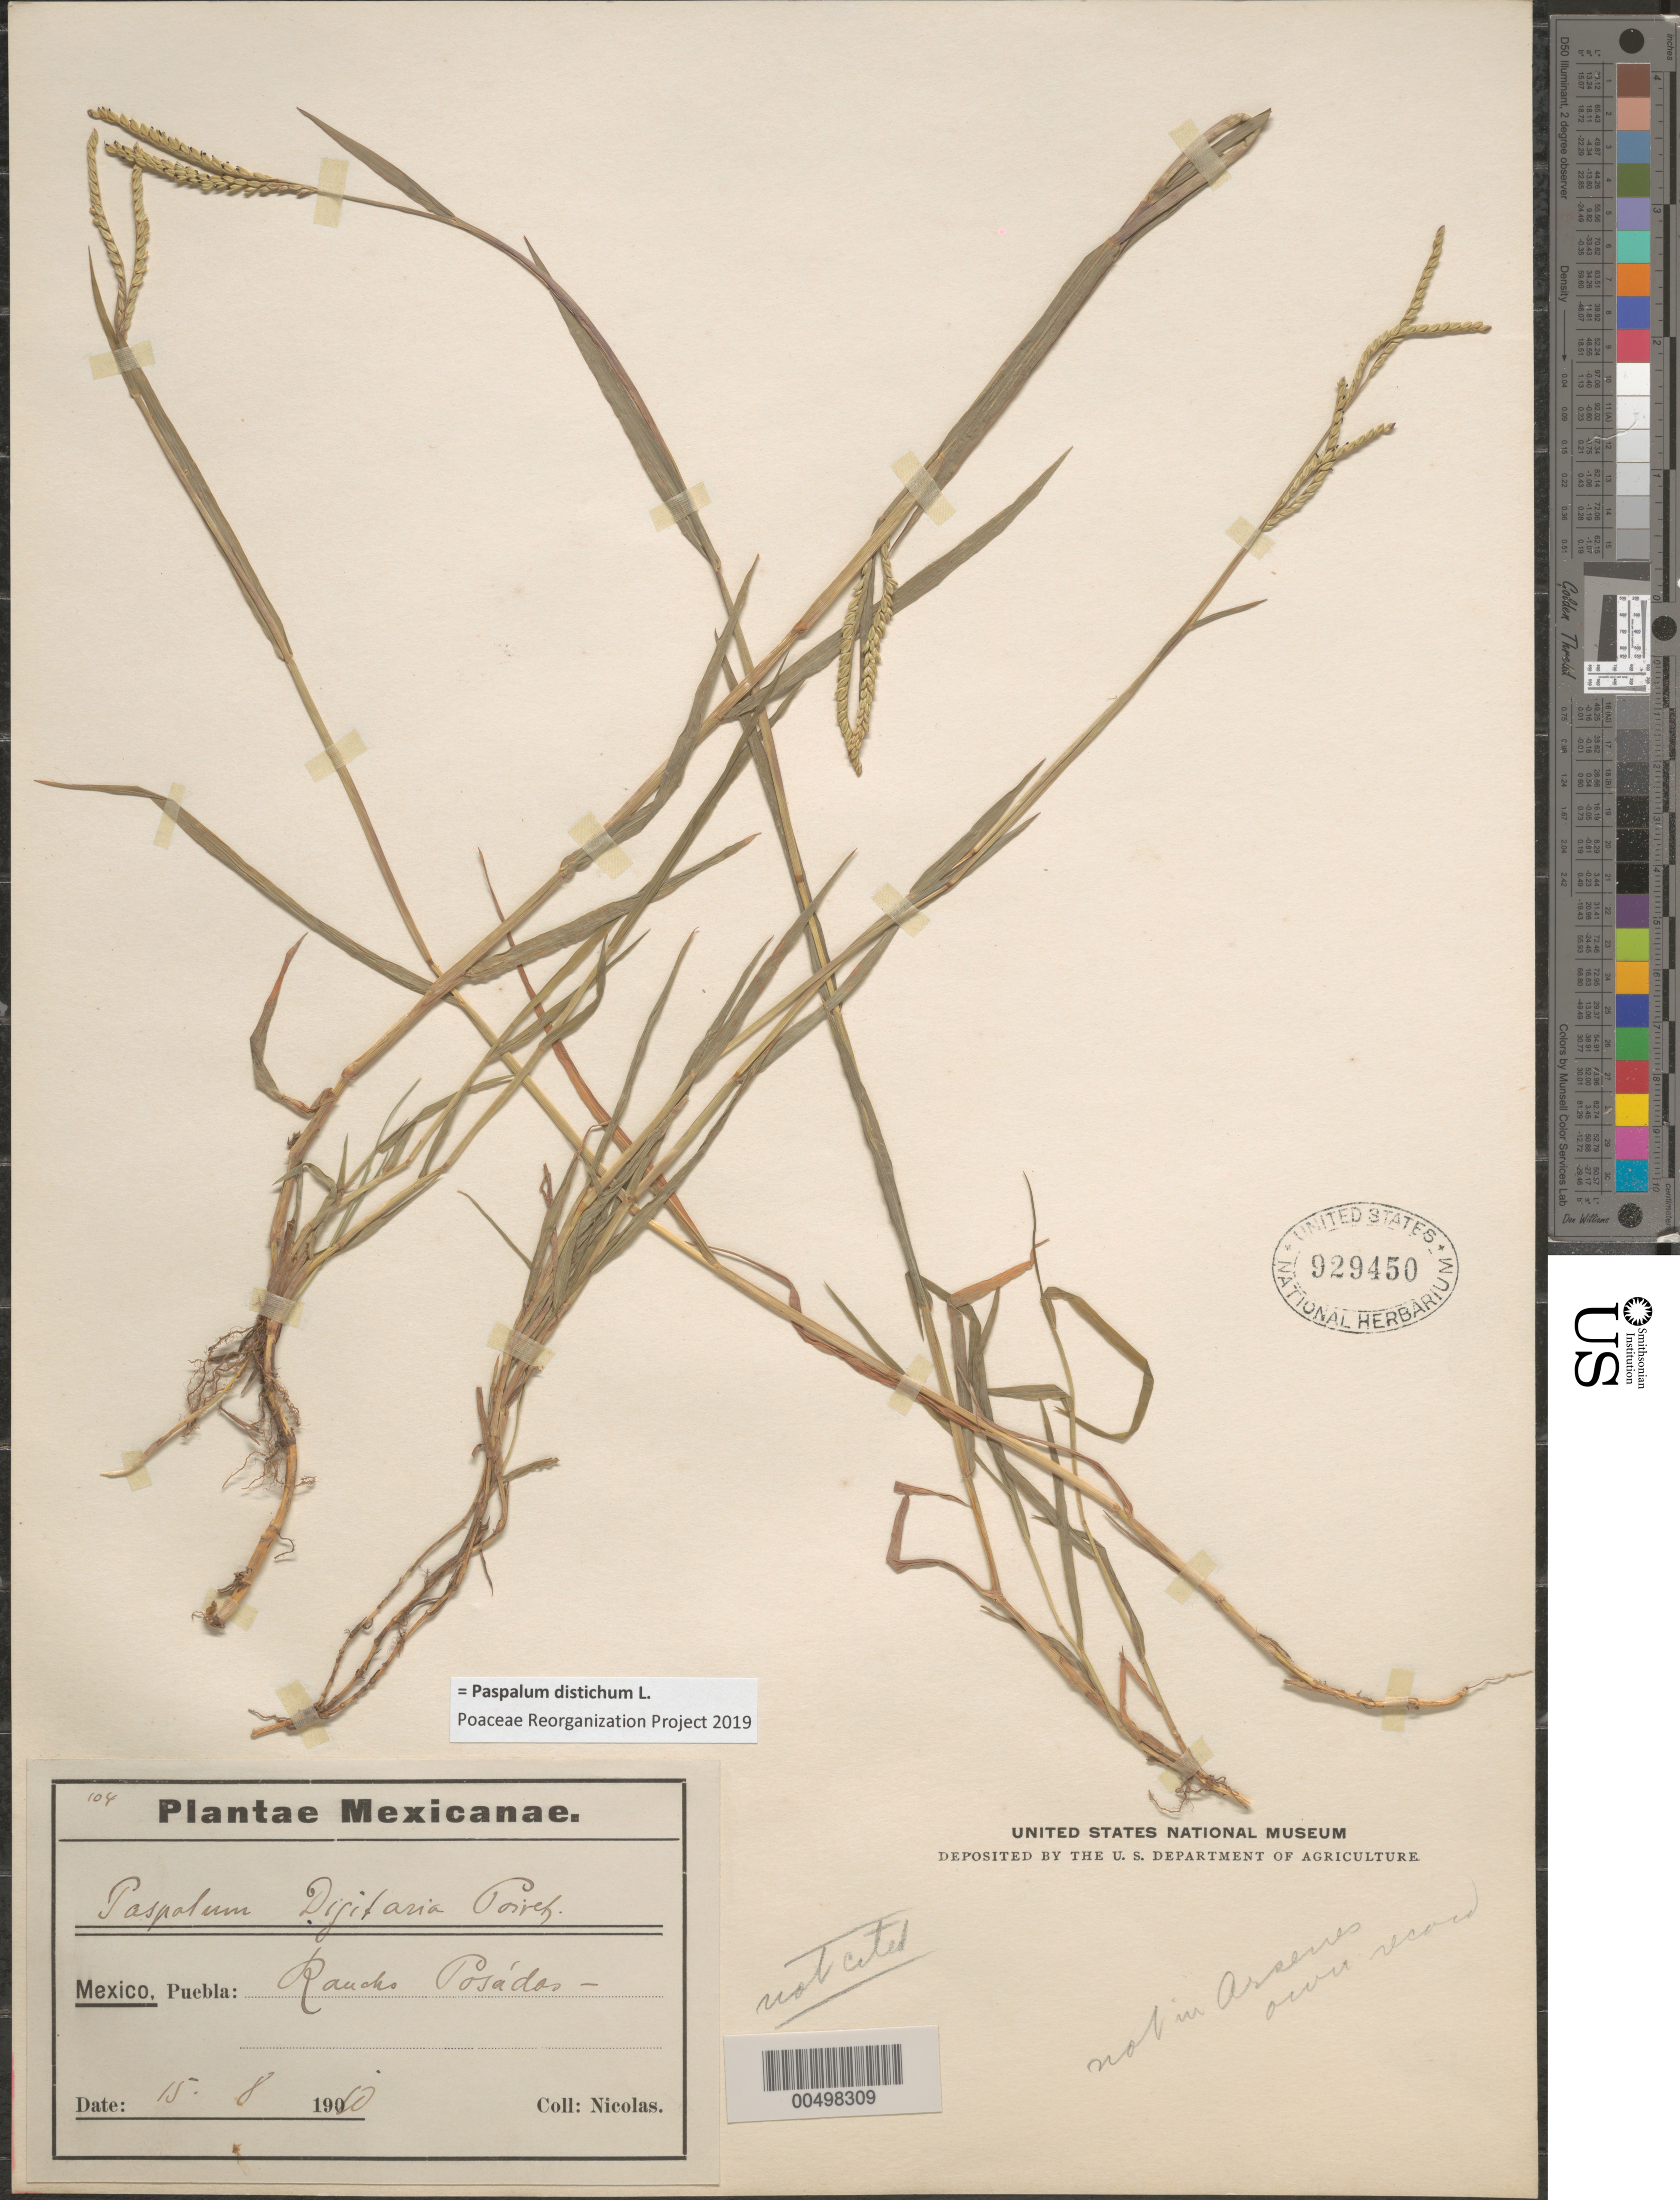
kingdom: Plantae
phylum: Tracheophyta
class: Liliopsida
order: Poales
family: Poaceae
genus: Paspalum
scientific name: Paspalum paspaloides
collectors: -. Nicolas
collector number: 104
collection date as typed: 15 Aug 1910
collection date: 1910-08-15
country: Mexico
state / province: Puebla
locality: Rancho Pos das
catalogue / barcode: US 929450